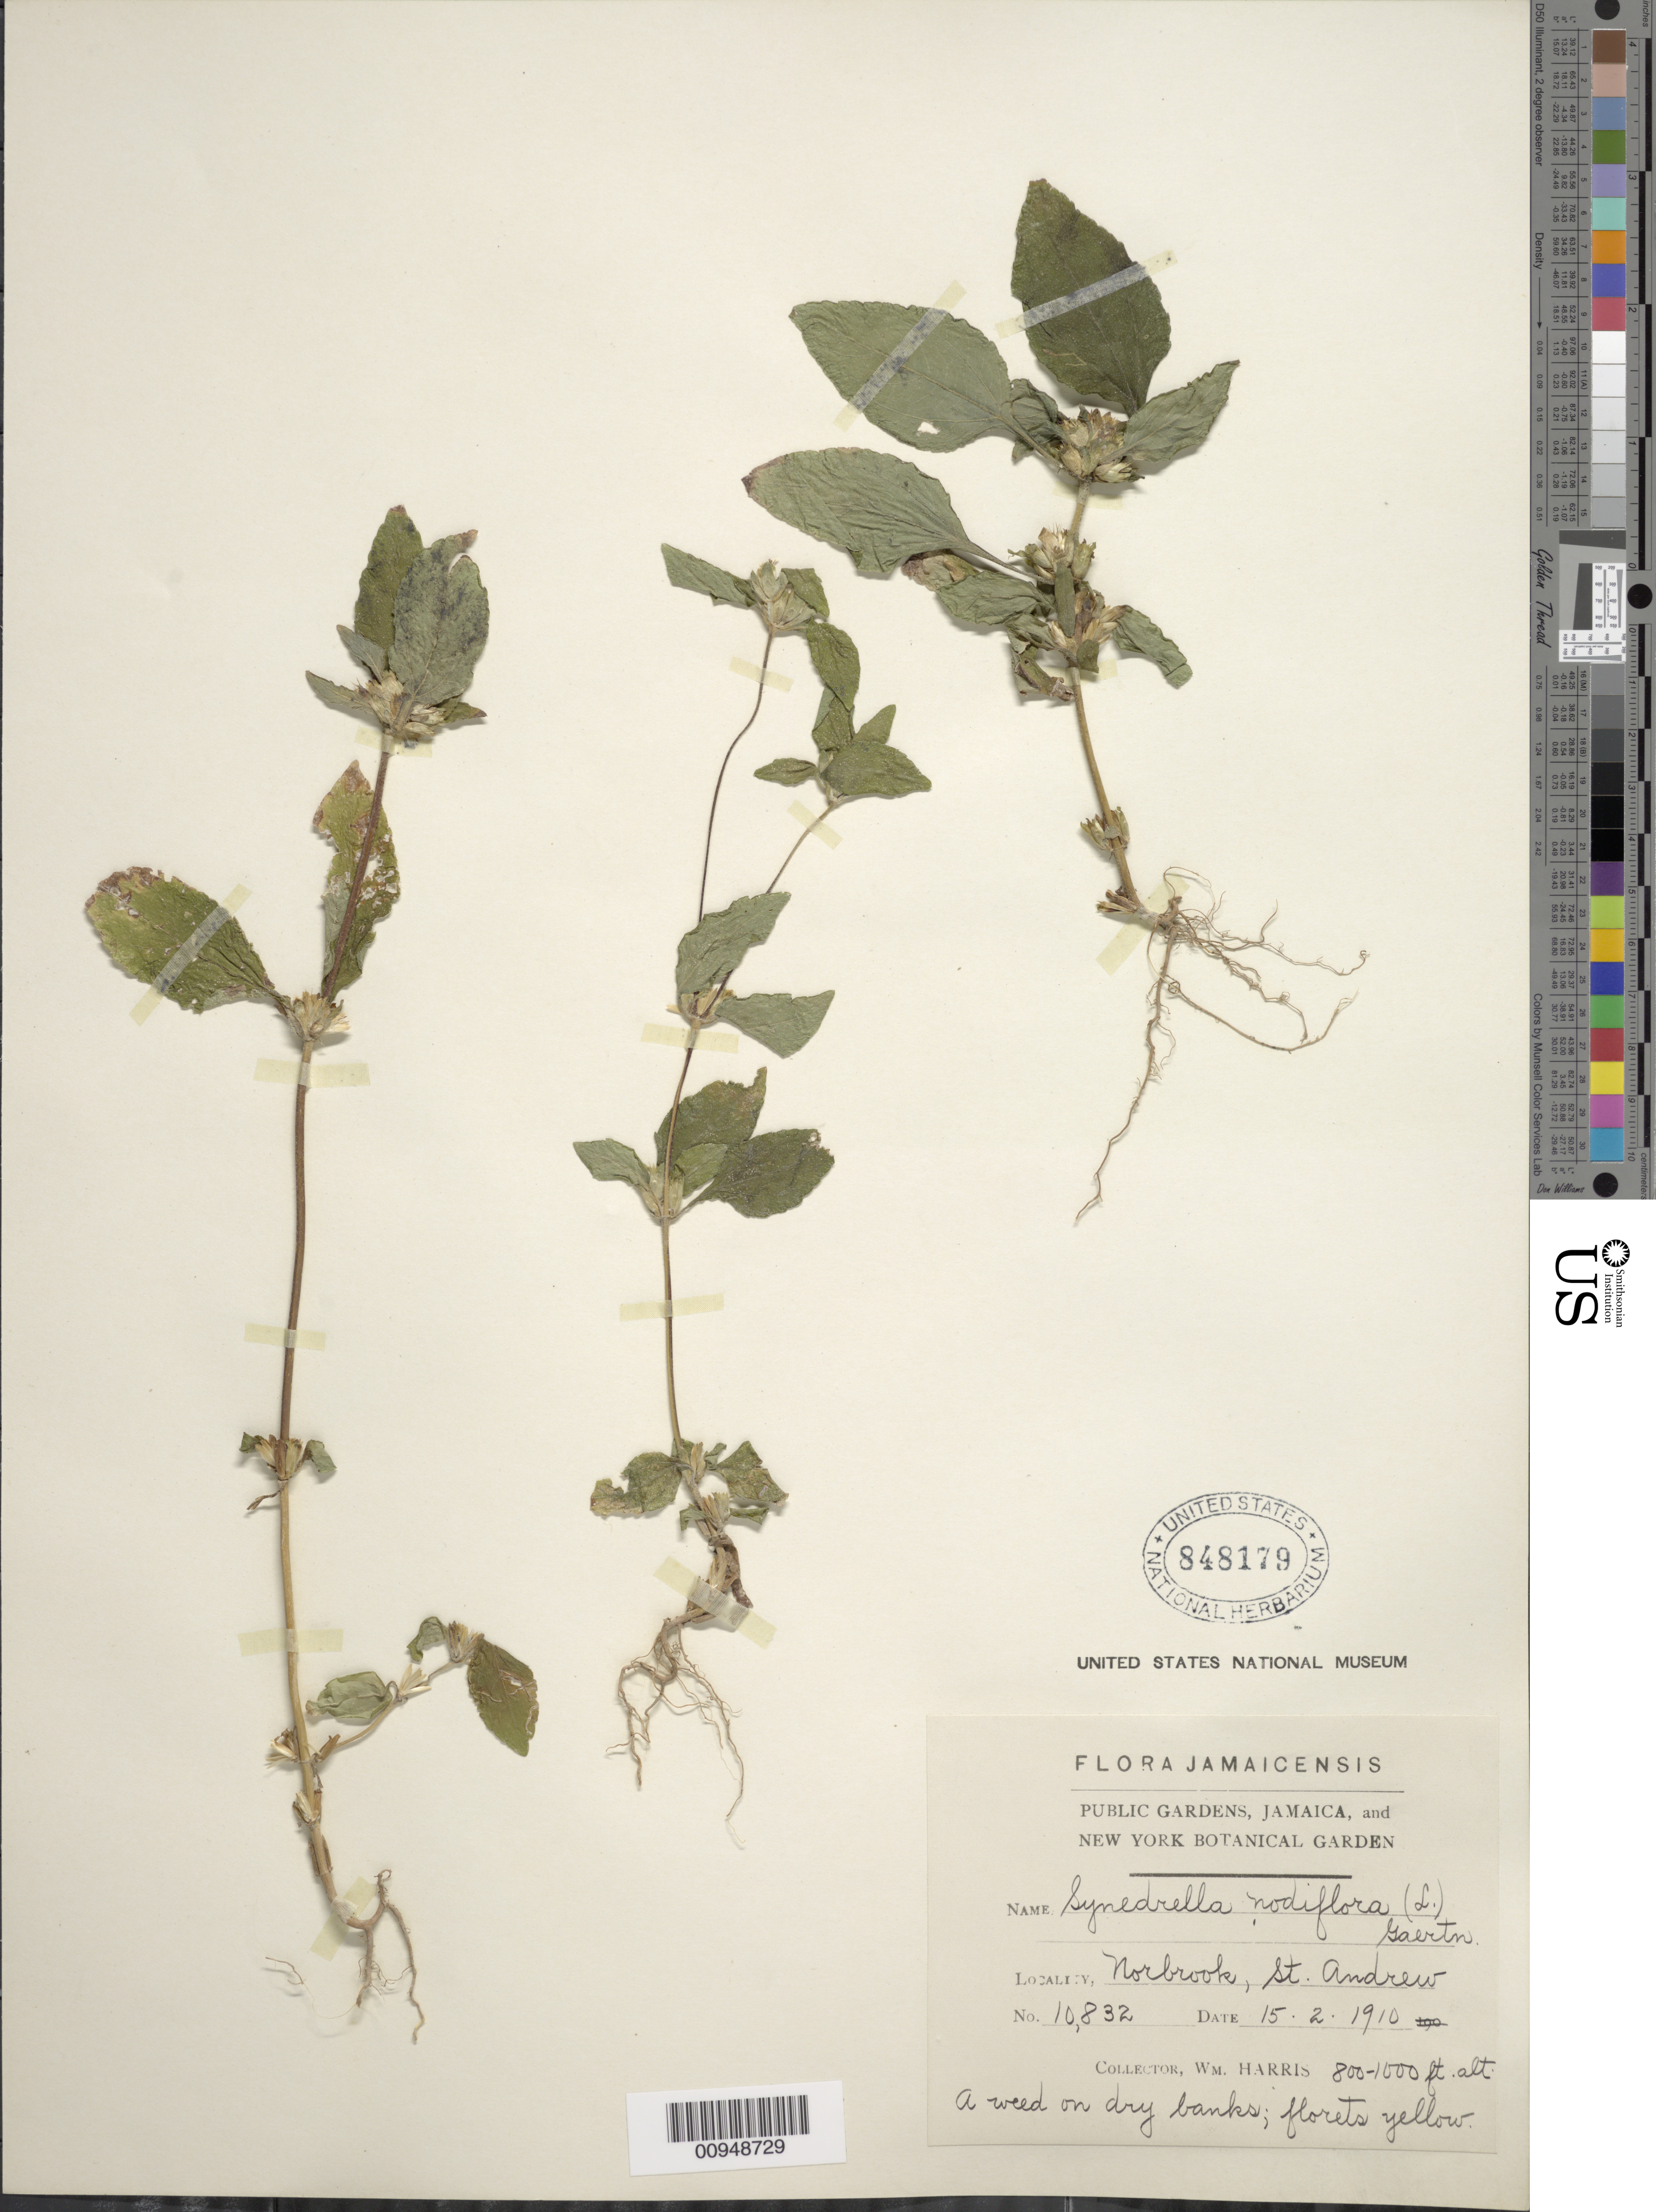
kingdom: Plantae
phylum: Tracheophyta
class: Magnoliopsida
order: Asterales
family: Asteraceae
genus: Synedrella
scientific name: Synedrella nodiflora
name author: (L.) Gaertn.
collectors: W. H. Harris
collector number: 10832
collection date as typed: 15 Feb 1910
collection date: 1910-02-15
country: Jamaica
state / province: Saint Andrew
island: Jamaica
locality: Norbrook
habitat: Dry banks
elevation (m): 244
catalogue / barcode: US 848179